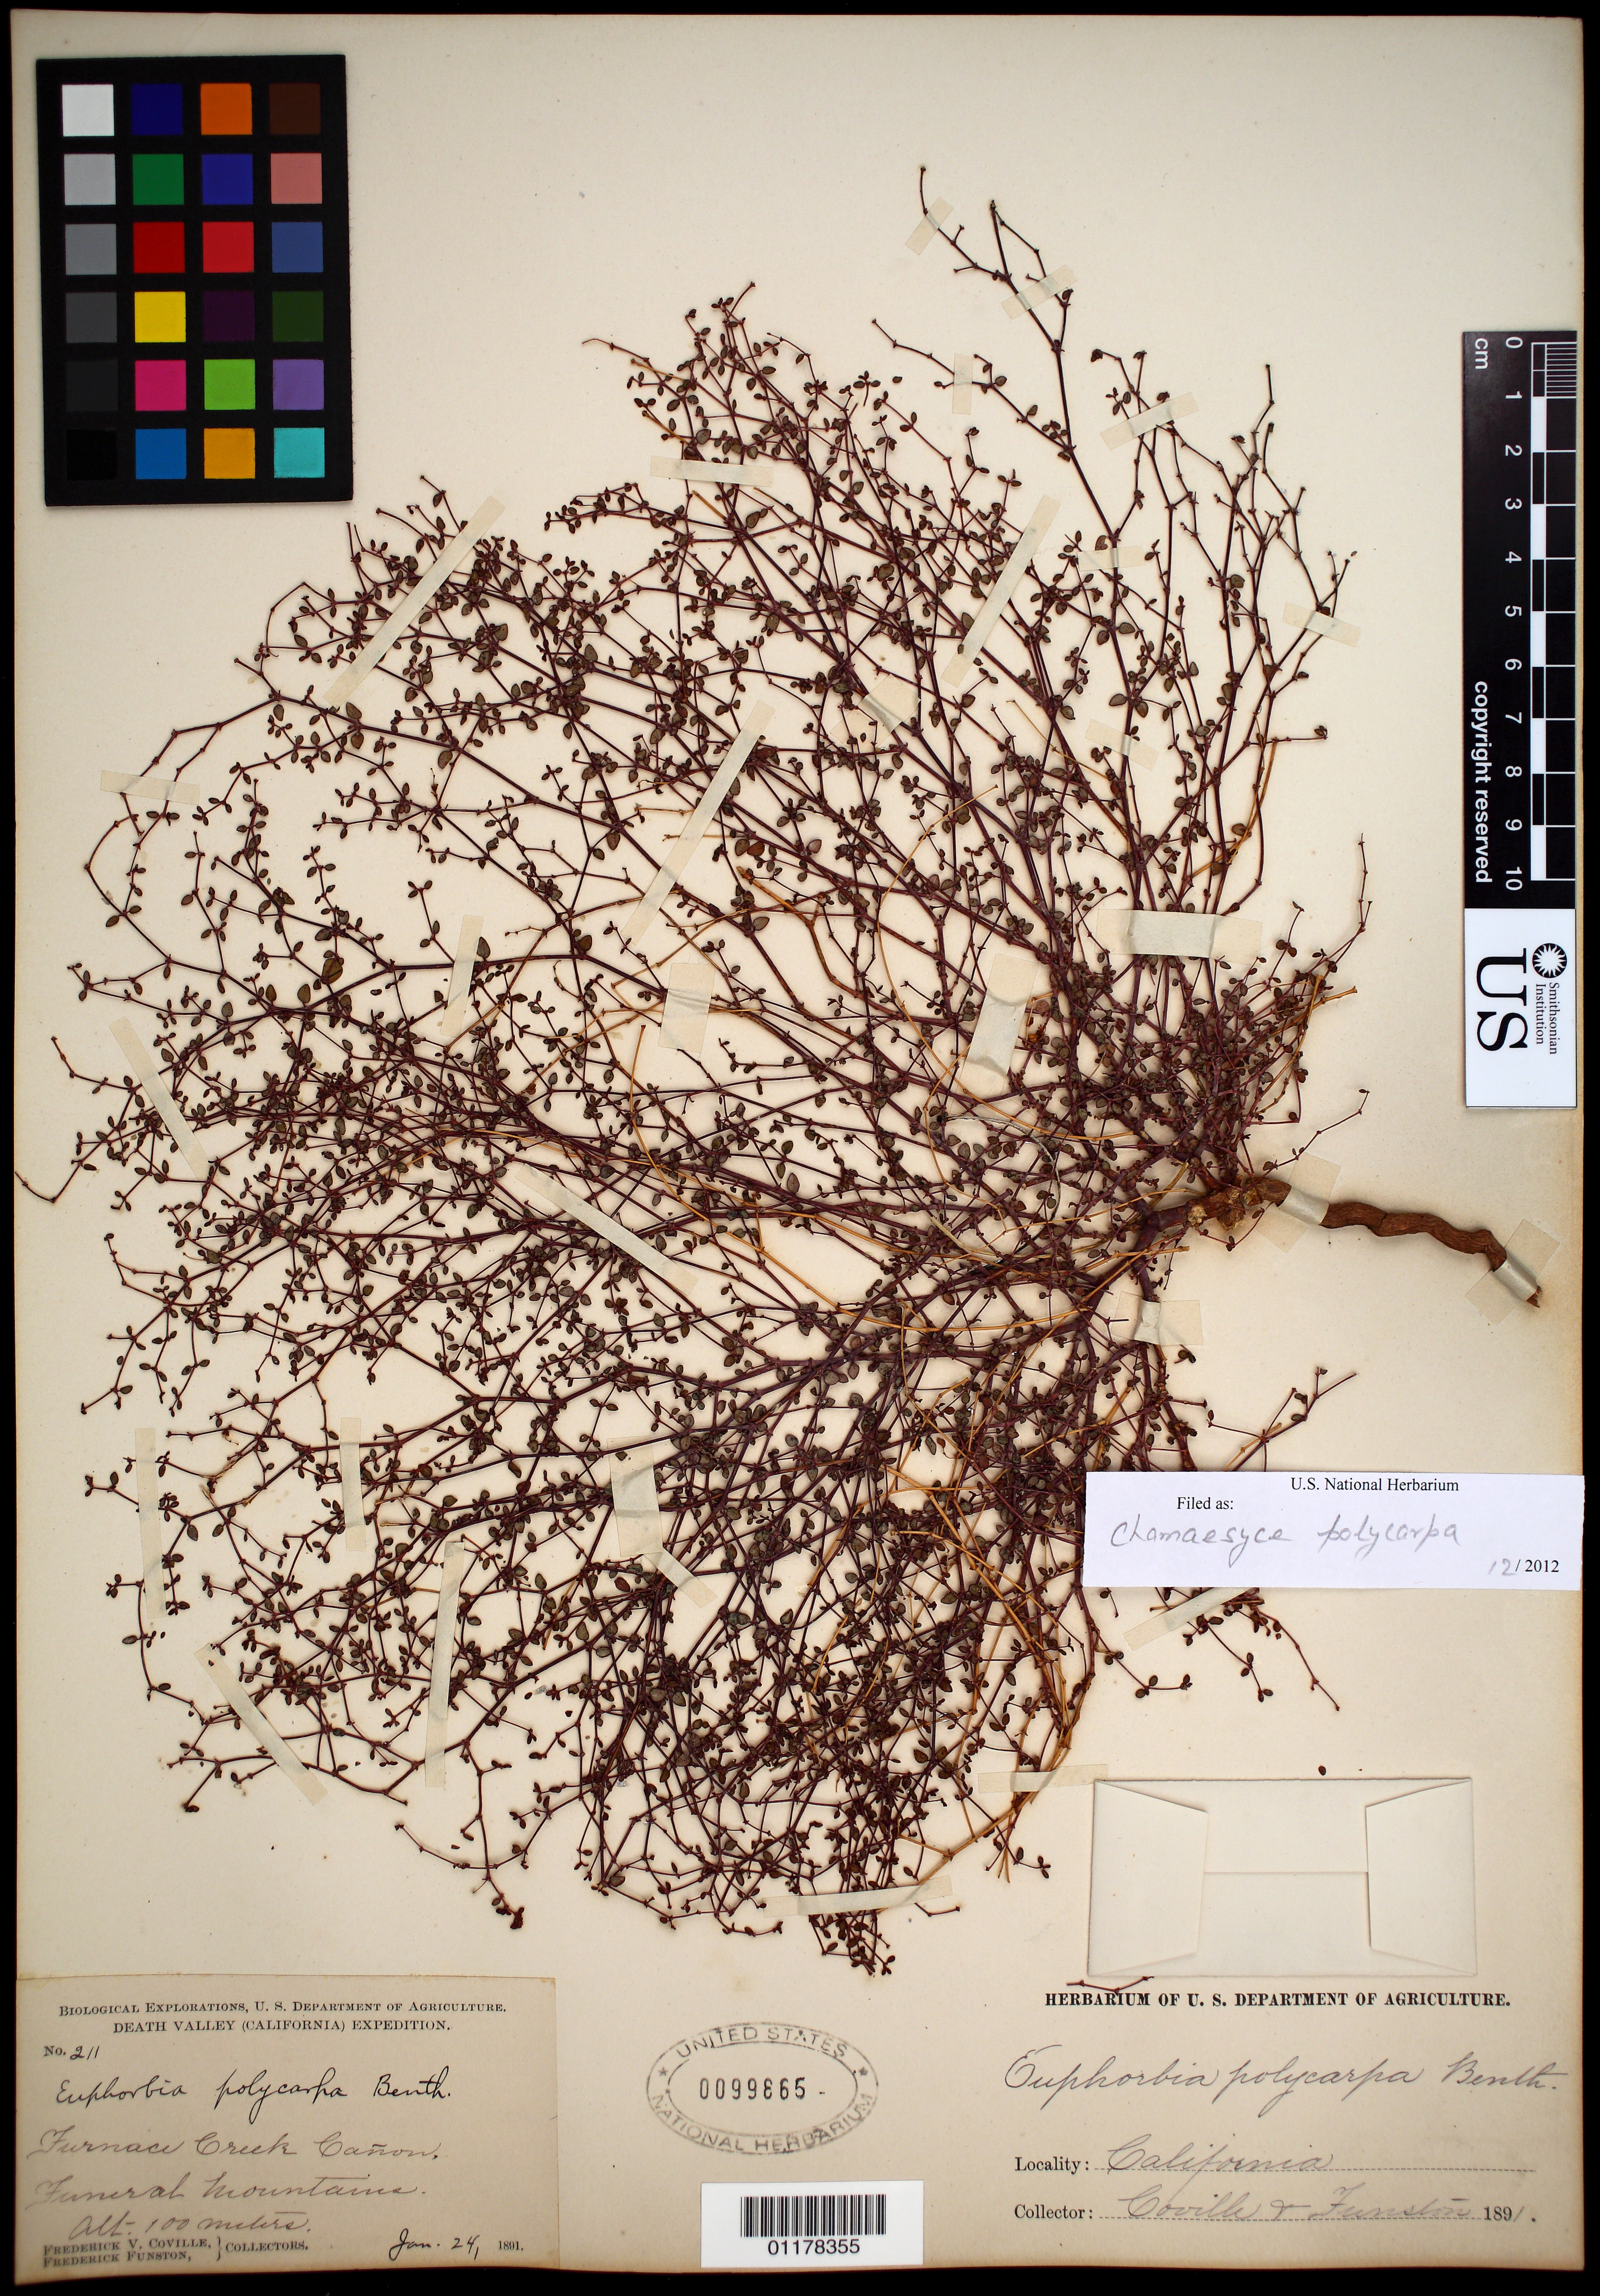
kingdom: Plantae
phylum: Tracheophyta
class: Magnoliopsida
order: Malpighiales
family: Euphorbiaceae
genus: Euphorbia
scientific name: Euphorbia polycarpa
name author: Benth.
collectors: F. V. Coville & F. Funston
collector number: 211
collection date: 1891-01-24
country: United States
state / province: California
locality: Funeral Creek Canyon, Funeral Mountains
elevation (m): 100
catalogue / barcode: US 99865